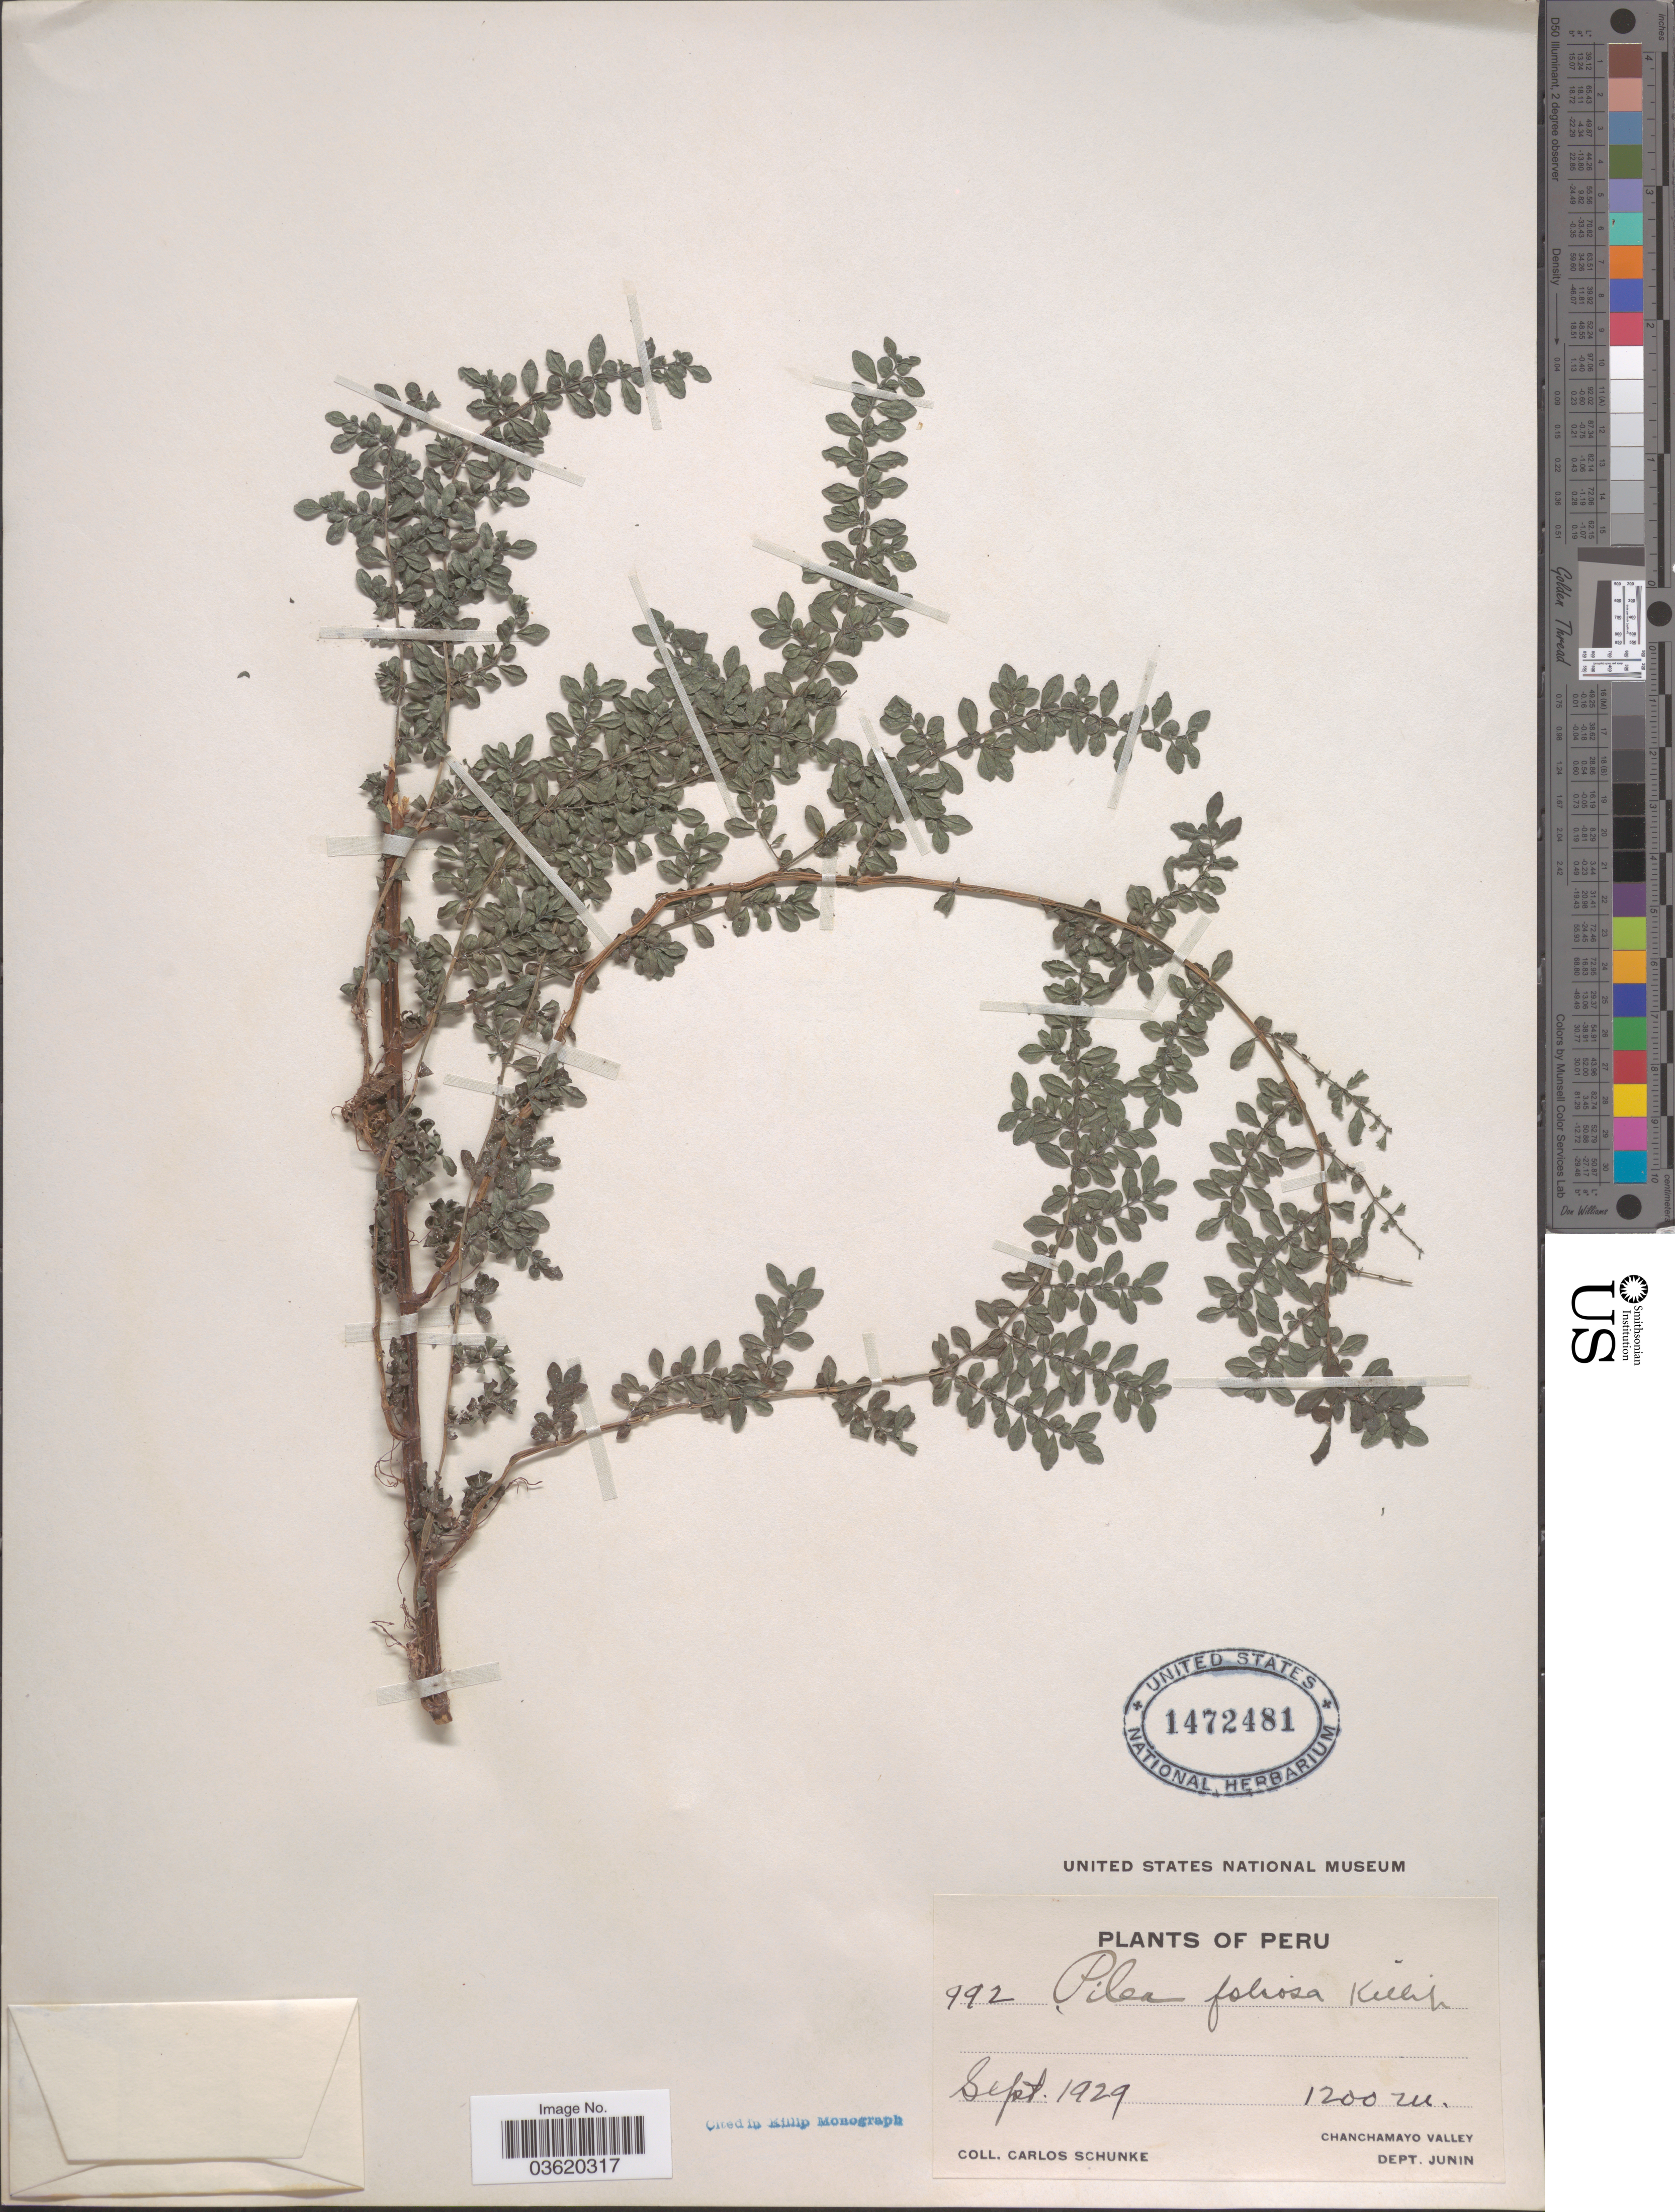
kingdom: Plantae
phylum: Tracheophyta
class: Magnoliopsida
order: Rosales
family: Urticaceae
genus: Pilea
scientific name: Pilea foliosa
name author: Killip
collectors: C. Schunke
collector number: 992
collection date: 1929-09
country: Peru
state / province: Junín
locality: Chanchamayo Valley. Dept. Junin.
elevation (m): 1200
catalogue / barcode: US 1472481